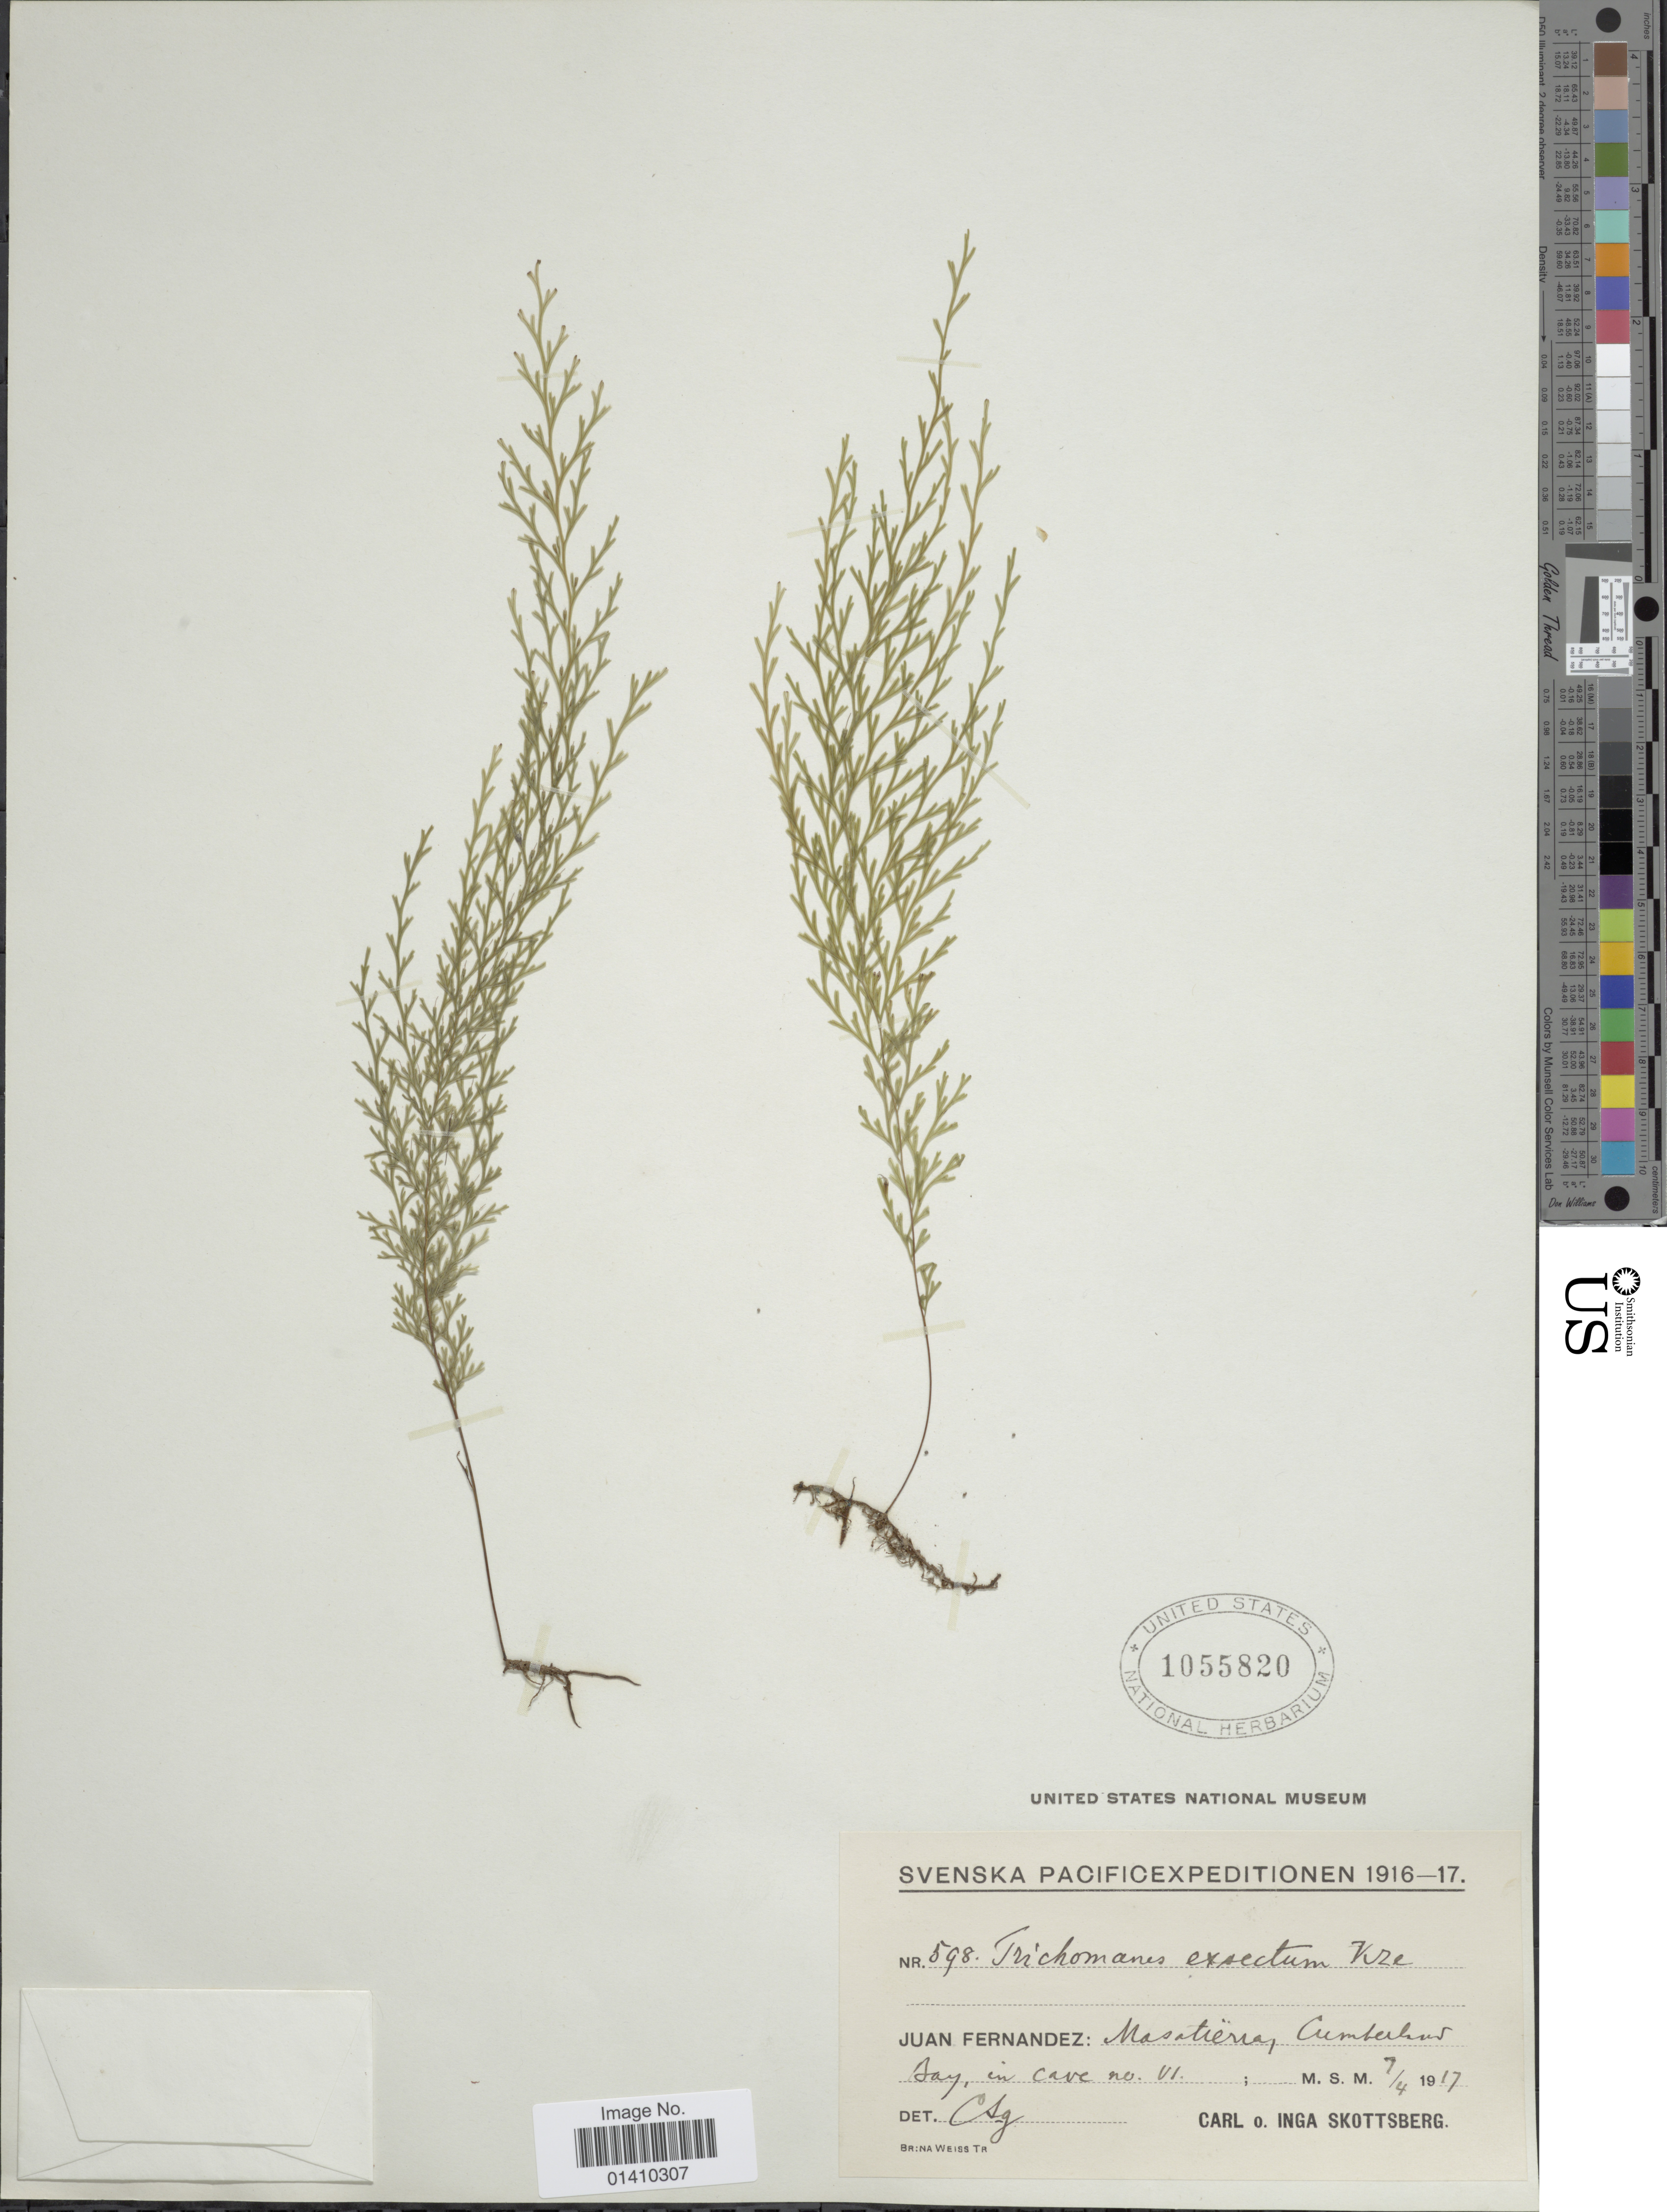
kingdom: Plantae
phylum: Tracheophyta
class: Polypodiopsida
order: Hymenophyllales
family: Hymenophyllaceae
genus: Polyphlebium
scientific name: Polyphlebium exsectum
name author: (Kunze) Ebihara & Dubuisson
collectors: C. Skottsberg & I. Skottsberg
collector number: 598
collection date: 1917-04-07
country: Chile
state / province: Valparaíso (V)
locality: Juan Fernandez, Masatierra, Cumberland Bay, in cave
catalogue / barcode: US 1055820